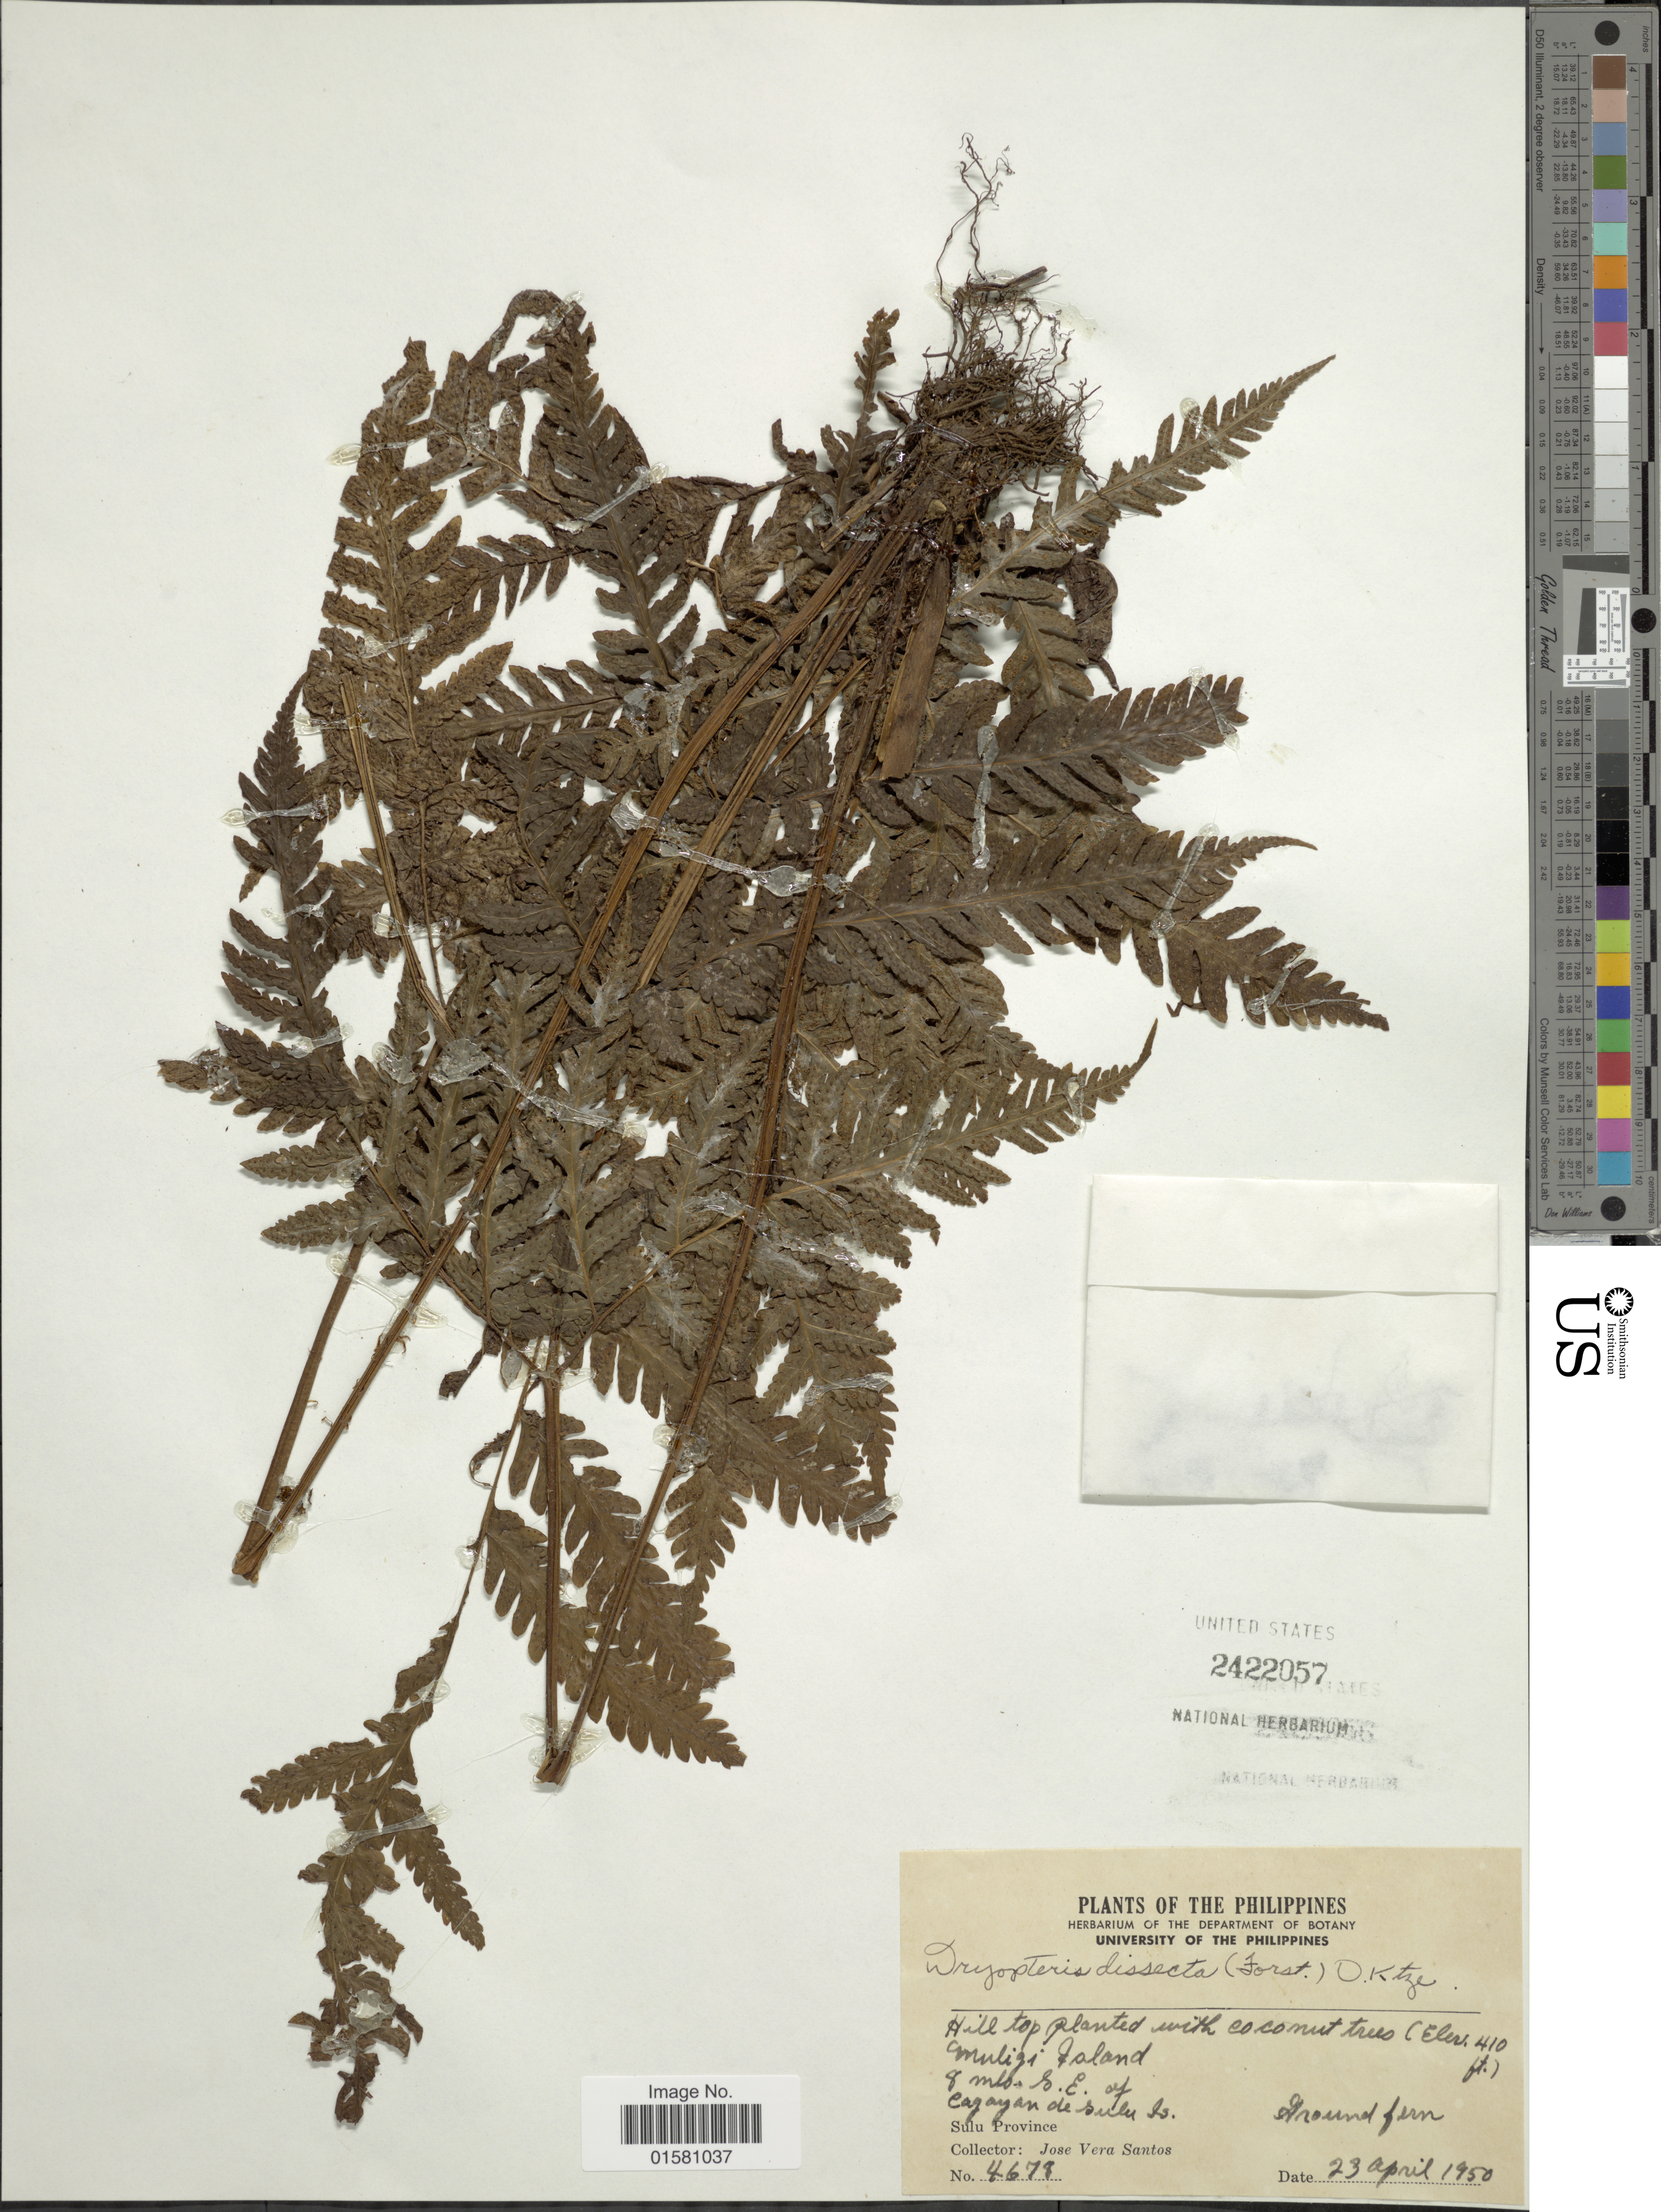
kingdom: Plantae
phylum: Tracheophyta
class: Polypodiopsida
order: Polypodiales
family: Tectariaceae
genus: Tectaria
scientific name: Tectaria dissecta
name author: (G. Forst.) Lellinger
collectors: J. V. Santos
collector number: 4678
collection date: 1950-04-23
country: Philippines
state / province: Muslim Mindanao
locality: Muligi Island, 8 miles S. E. of Cagayan de Sulu Is,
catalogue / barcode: US 2422057